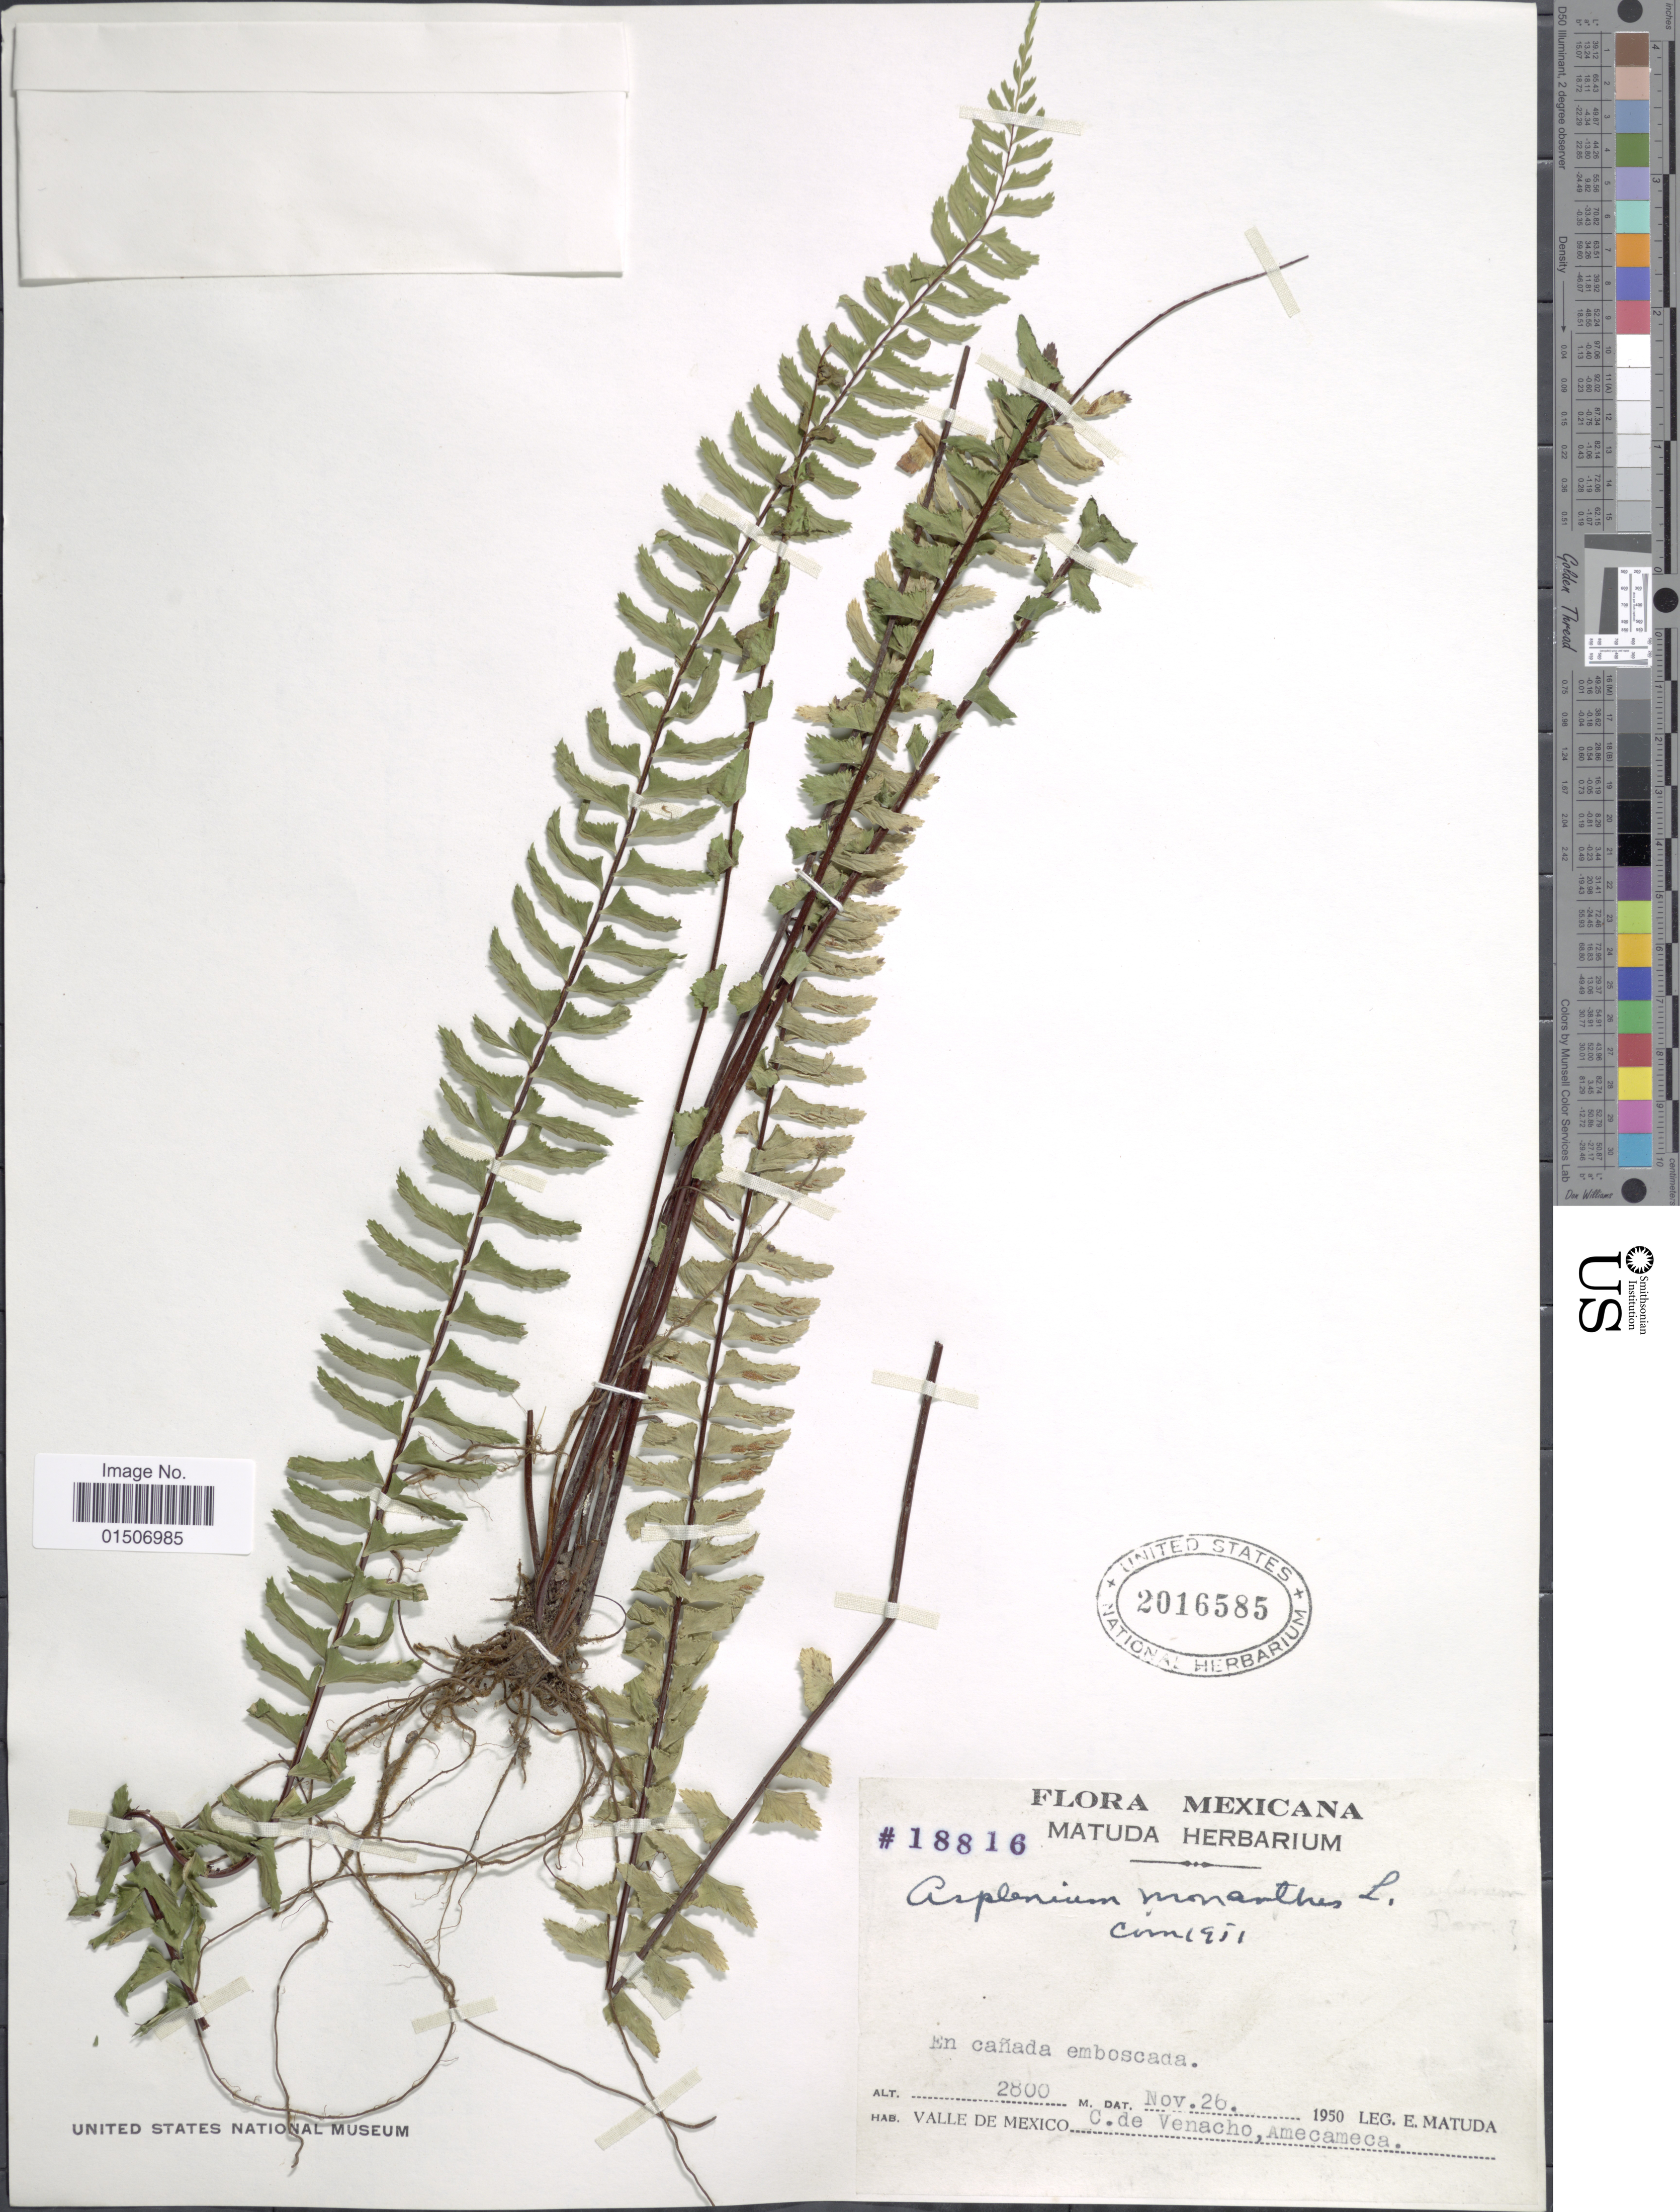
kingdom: Plantae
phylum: Tracheophyta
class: Polypodiopsida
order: Polypodiales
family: Aspleniaceae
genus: Asplenium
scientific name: Asplenium monanthes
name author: L.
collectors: E. Matuda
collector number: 18816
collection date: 1950-11-26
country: Mexico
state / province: México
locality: Valle de Mexico C. de Venacho, Amecameca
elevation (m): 2800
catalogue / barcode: US 2016585